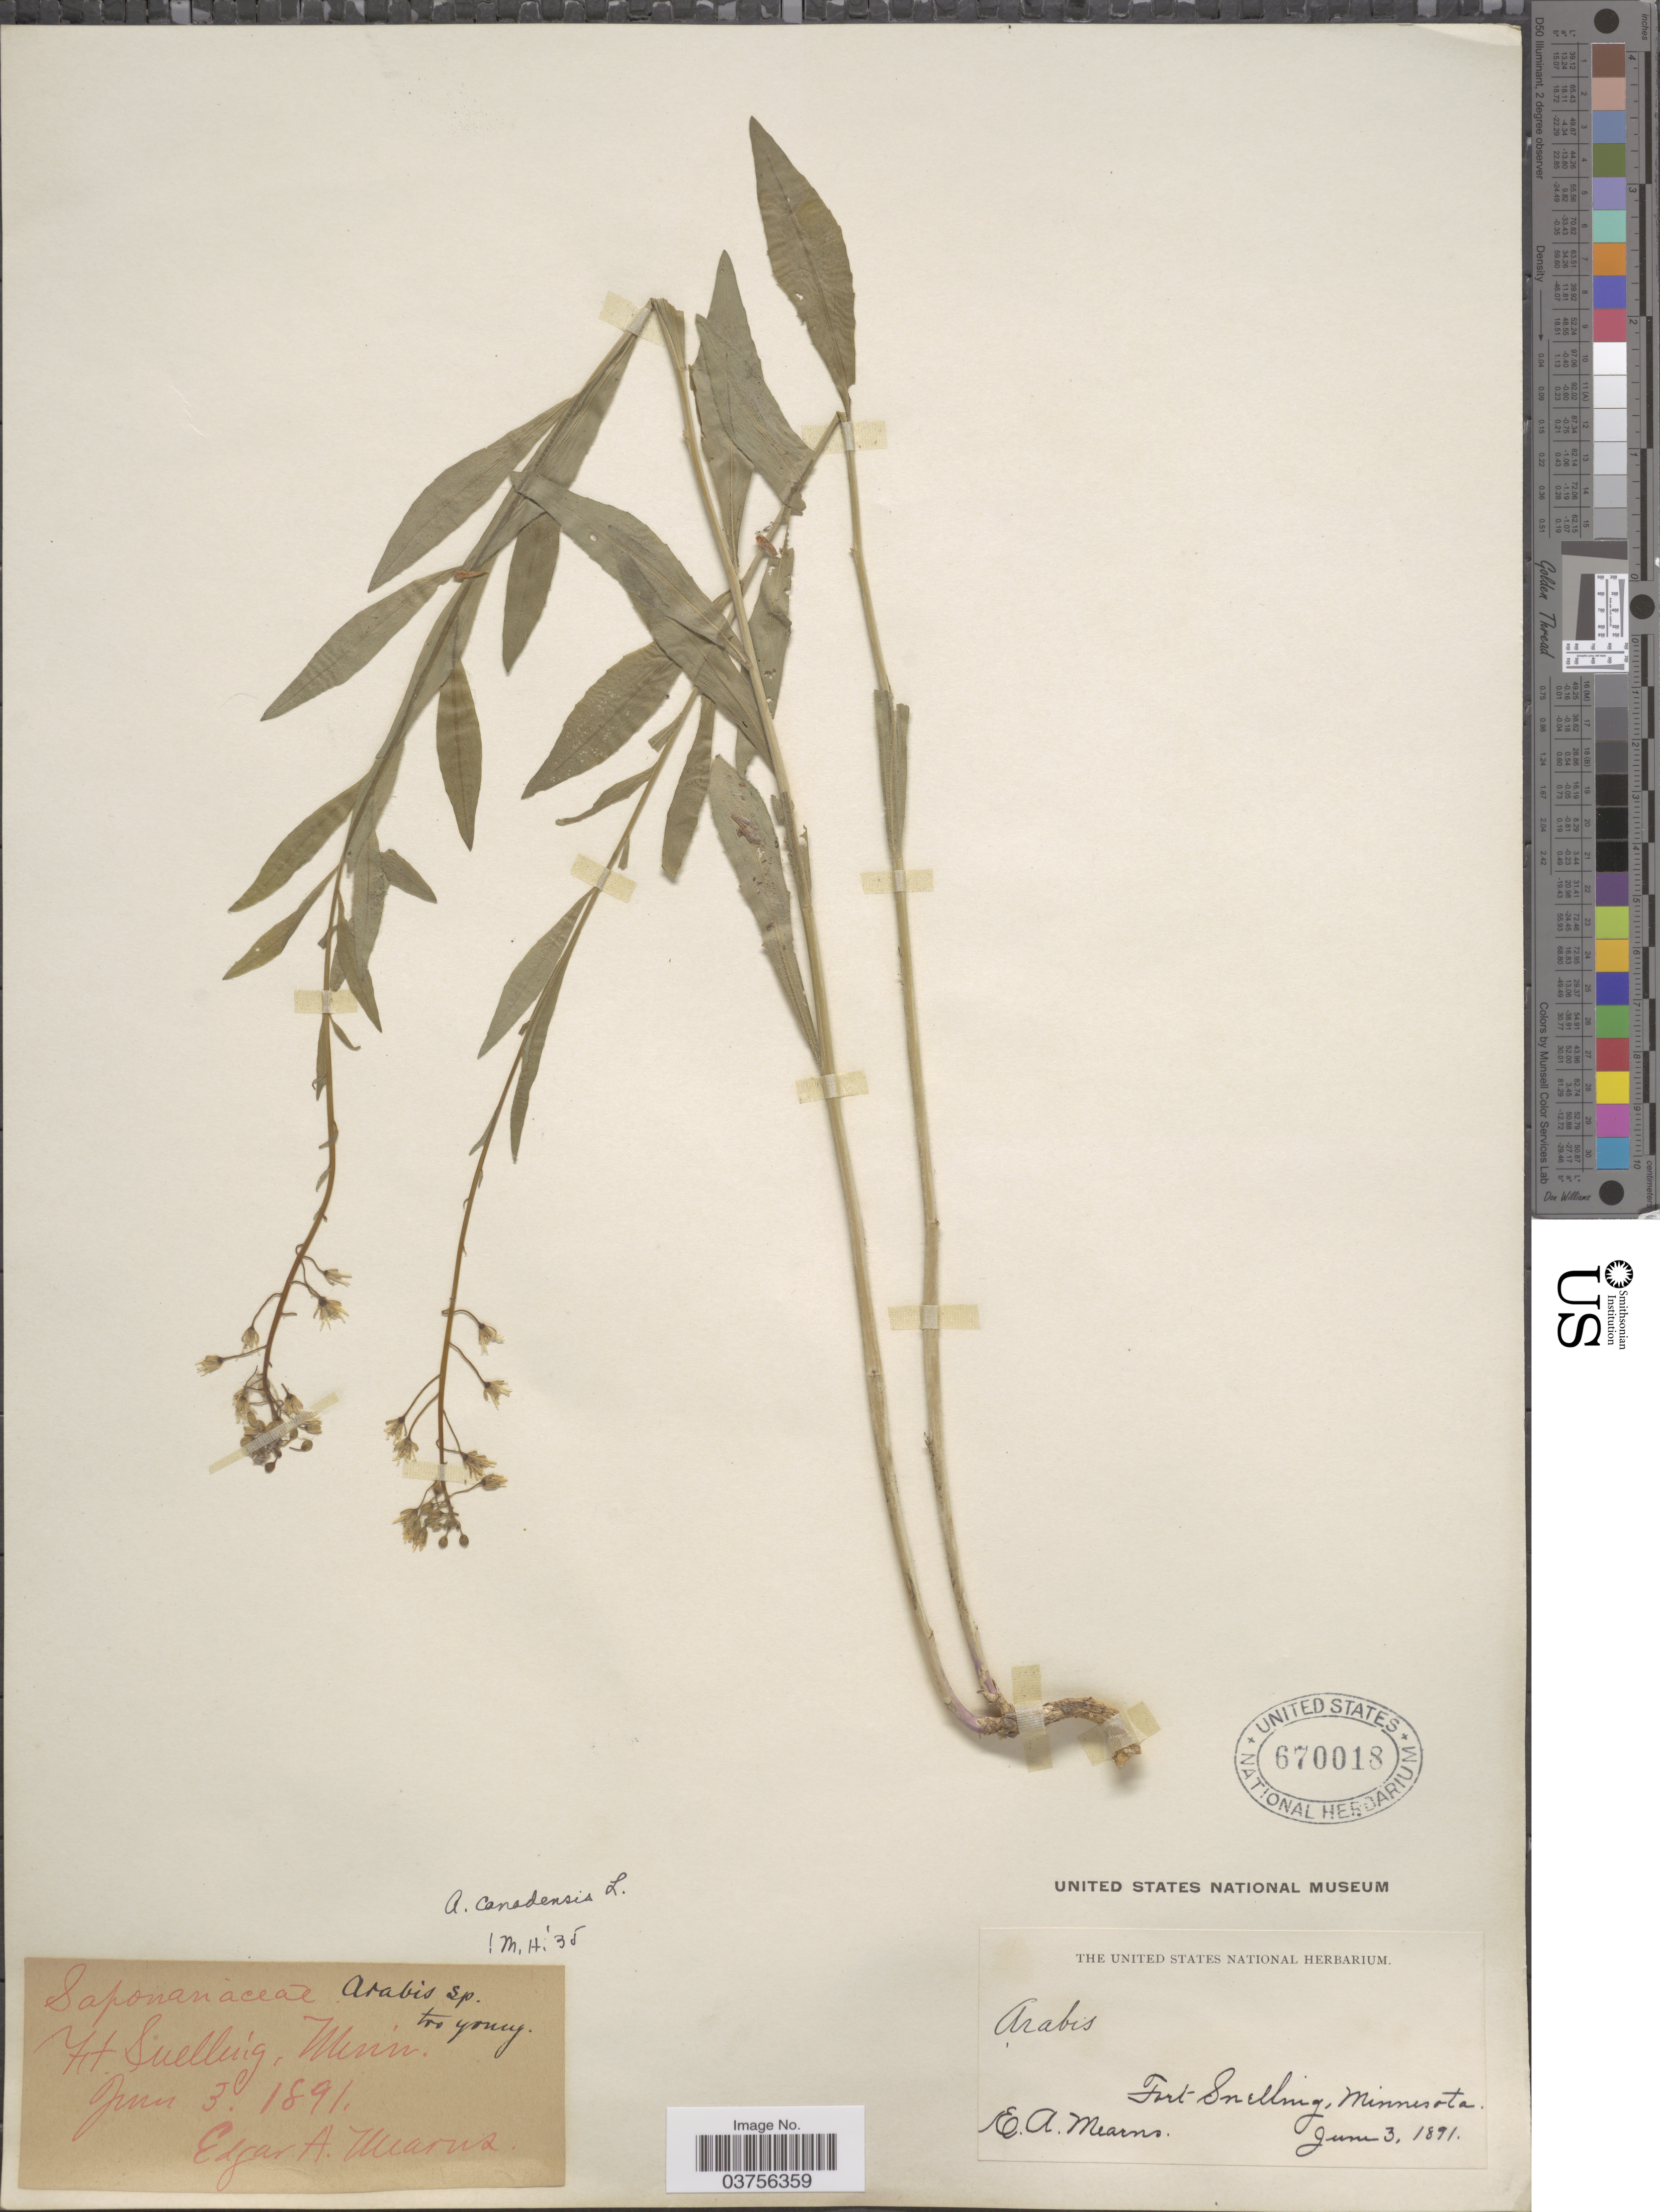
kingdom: Plantae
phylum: Tracheophyta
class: Magnoliopsida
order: Brassicales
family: Brassicaceae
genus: Arabis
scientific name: Arabis canadensis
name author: L.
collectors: E. A. Mearns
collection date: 1891-06-03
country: United States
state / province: Minnesota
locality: Fort Snelling.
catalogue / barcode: US 670018